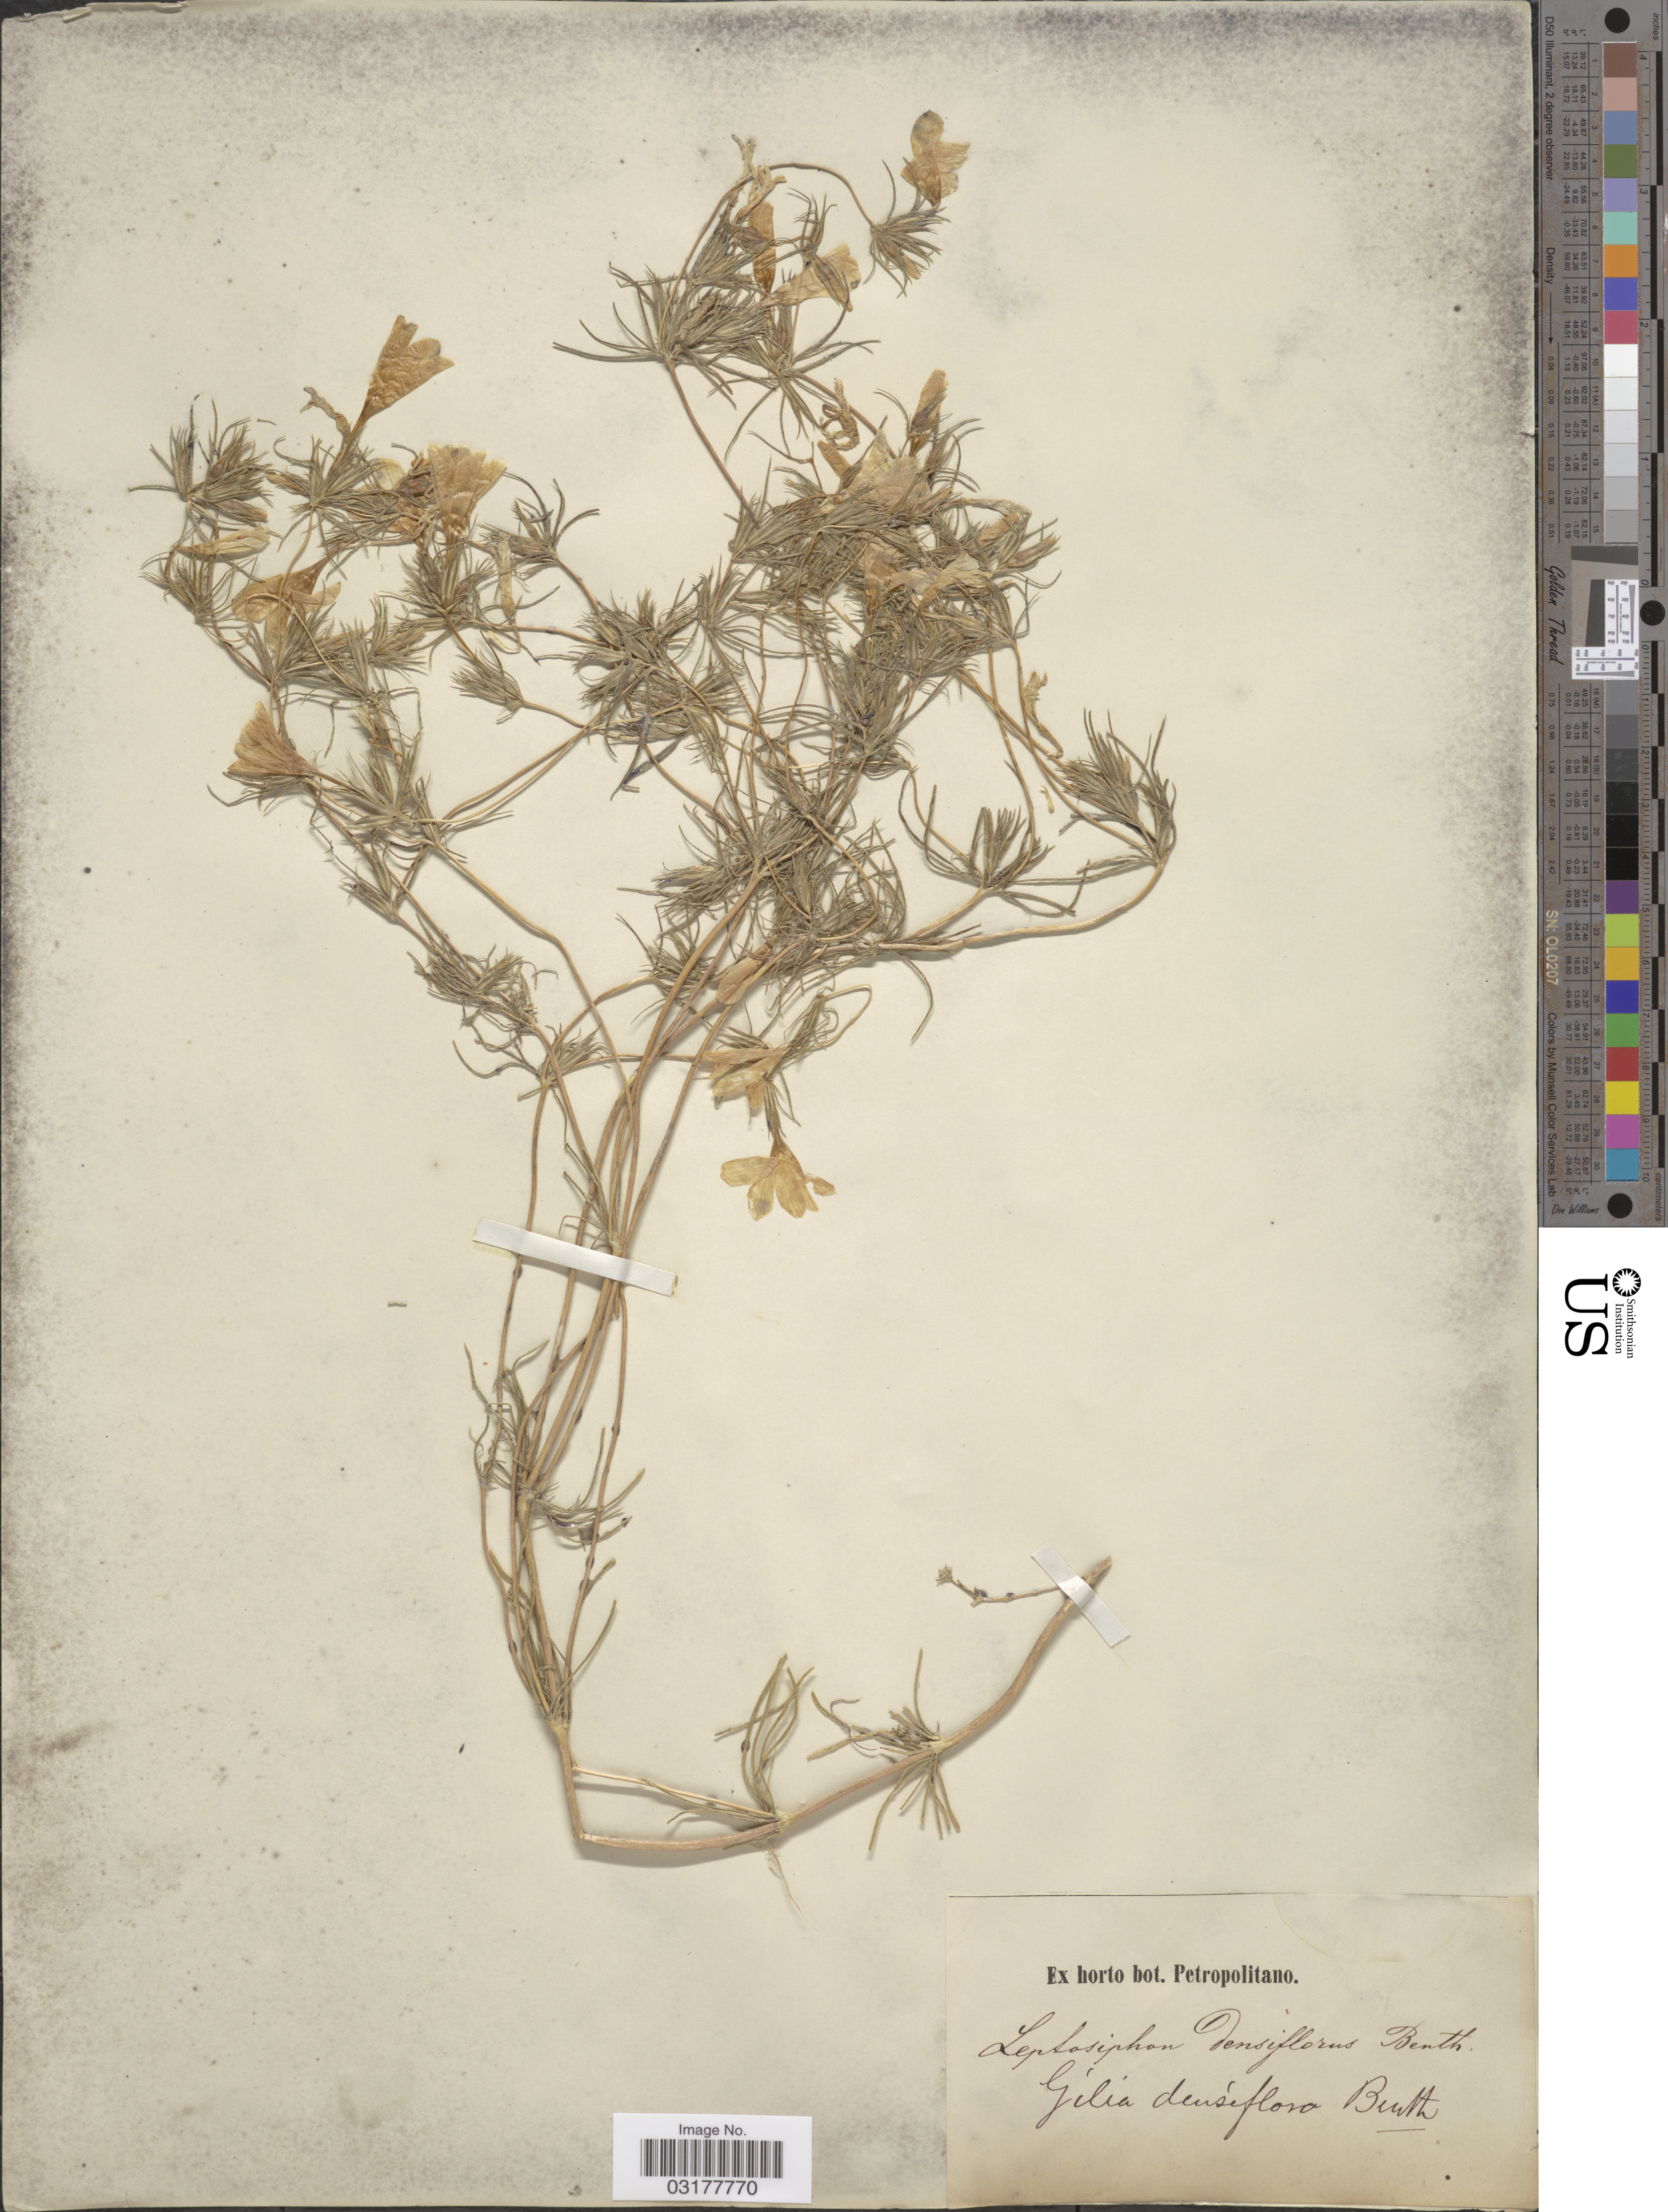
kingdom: Plantae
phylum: Tracheophyta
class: Magnoliopsida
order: Ericales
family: Polemoniaceae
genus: Leptosiphon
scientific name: Leptosiphon grandiflorus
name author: Benth.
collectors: ex Horto Bot. Petropolitano